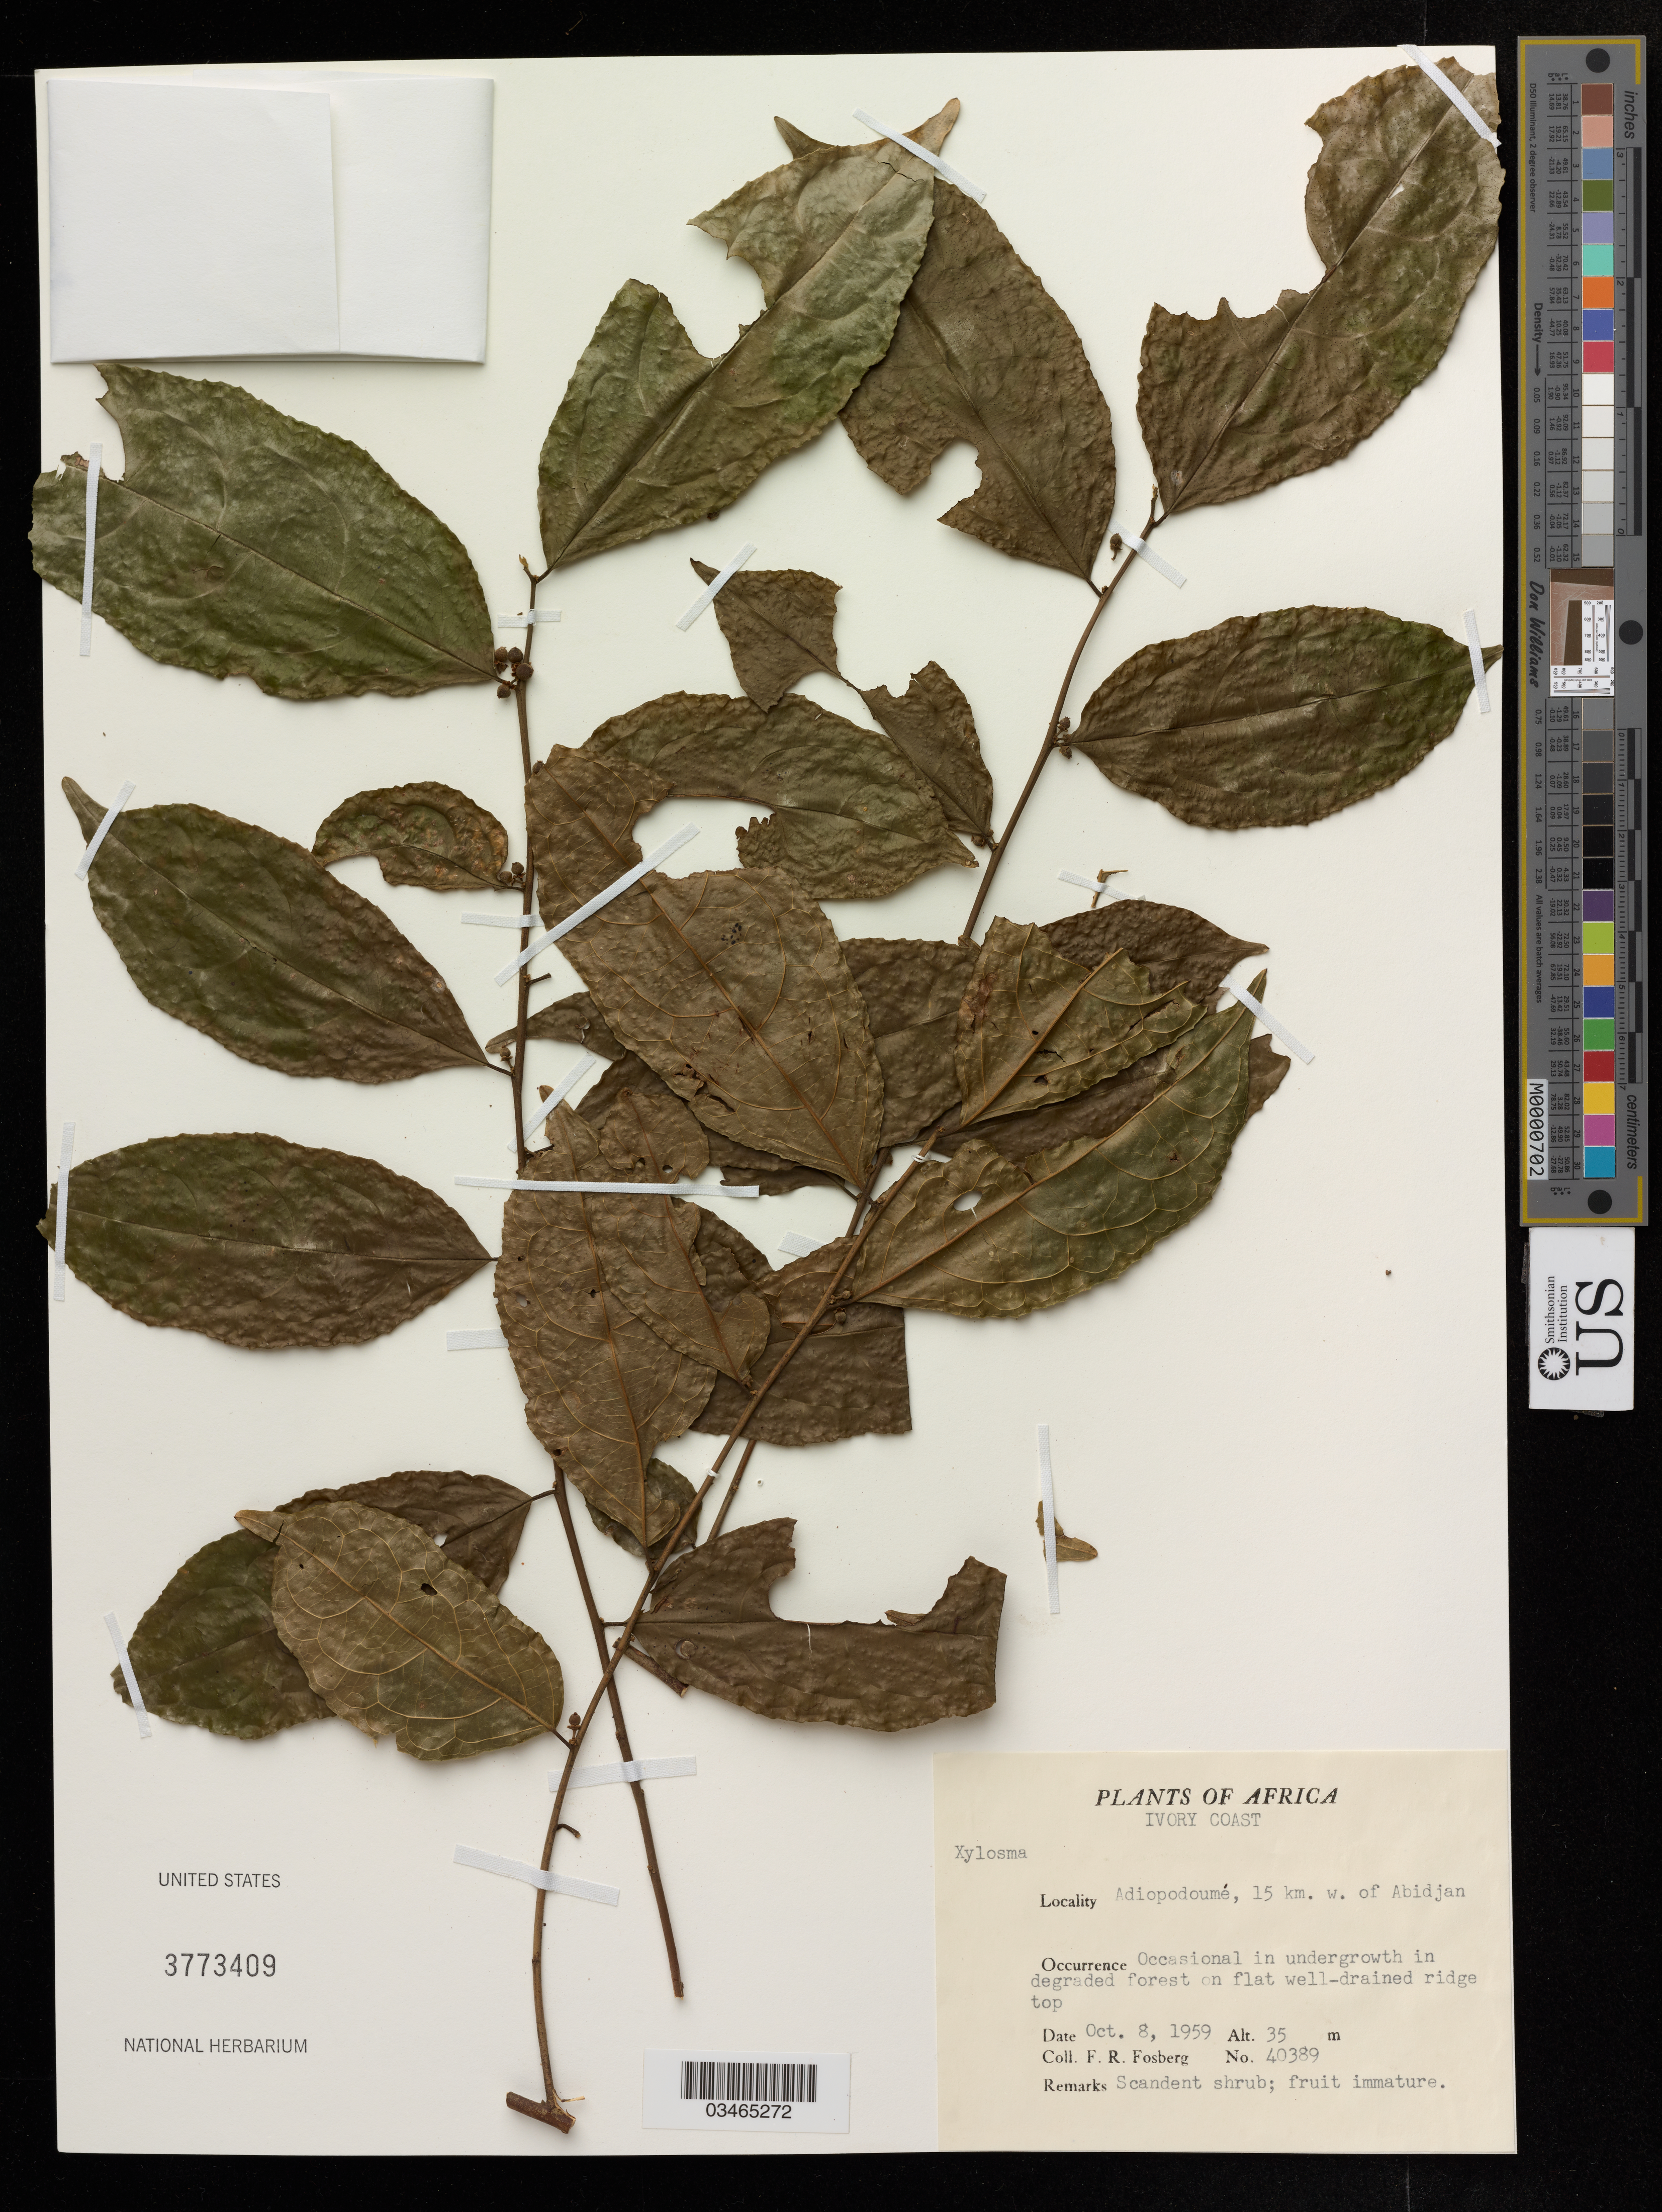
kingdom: Plantae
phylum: Tracheophyta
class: Magnoliopsida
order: Malpighiales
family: Salicaceae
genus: Xylosma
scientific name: Xylosma sp.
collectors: F. R. Fosberg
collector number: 40389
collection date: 1959-10-08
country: Ivory Coast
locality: Adiopodoumé, 15 km. w. of Abidjan.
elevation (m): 35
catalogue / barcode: US 40389